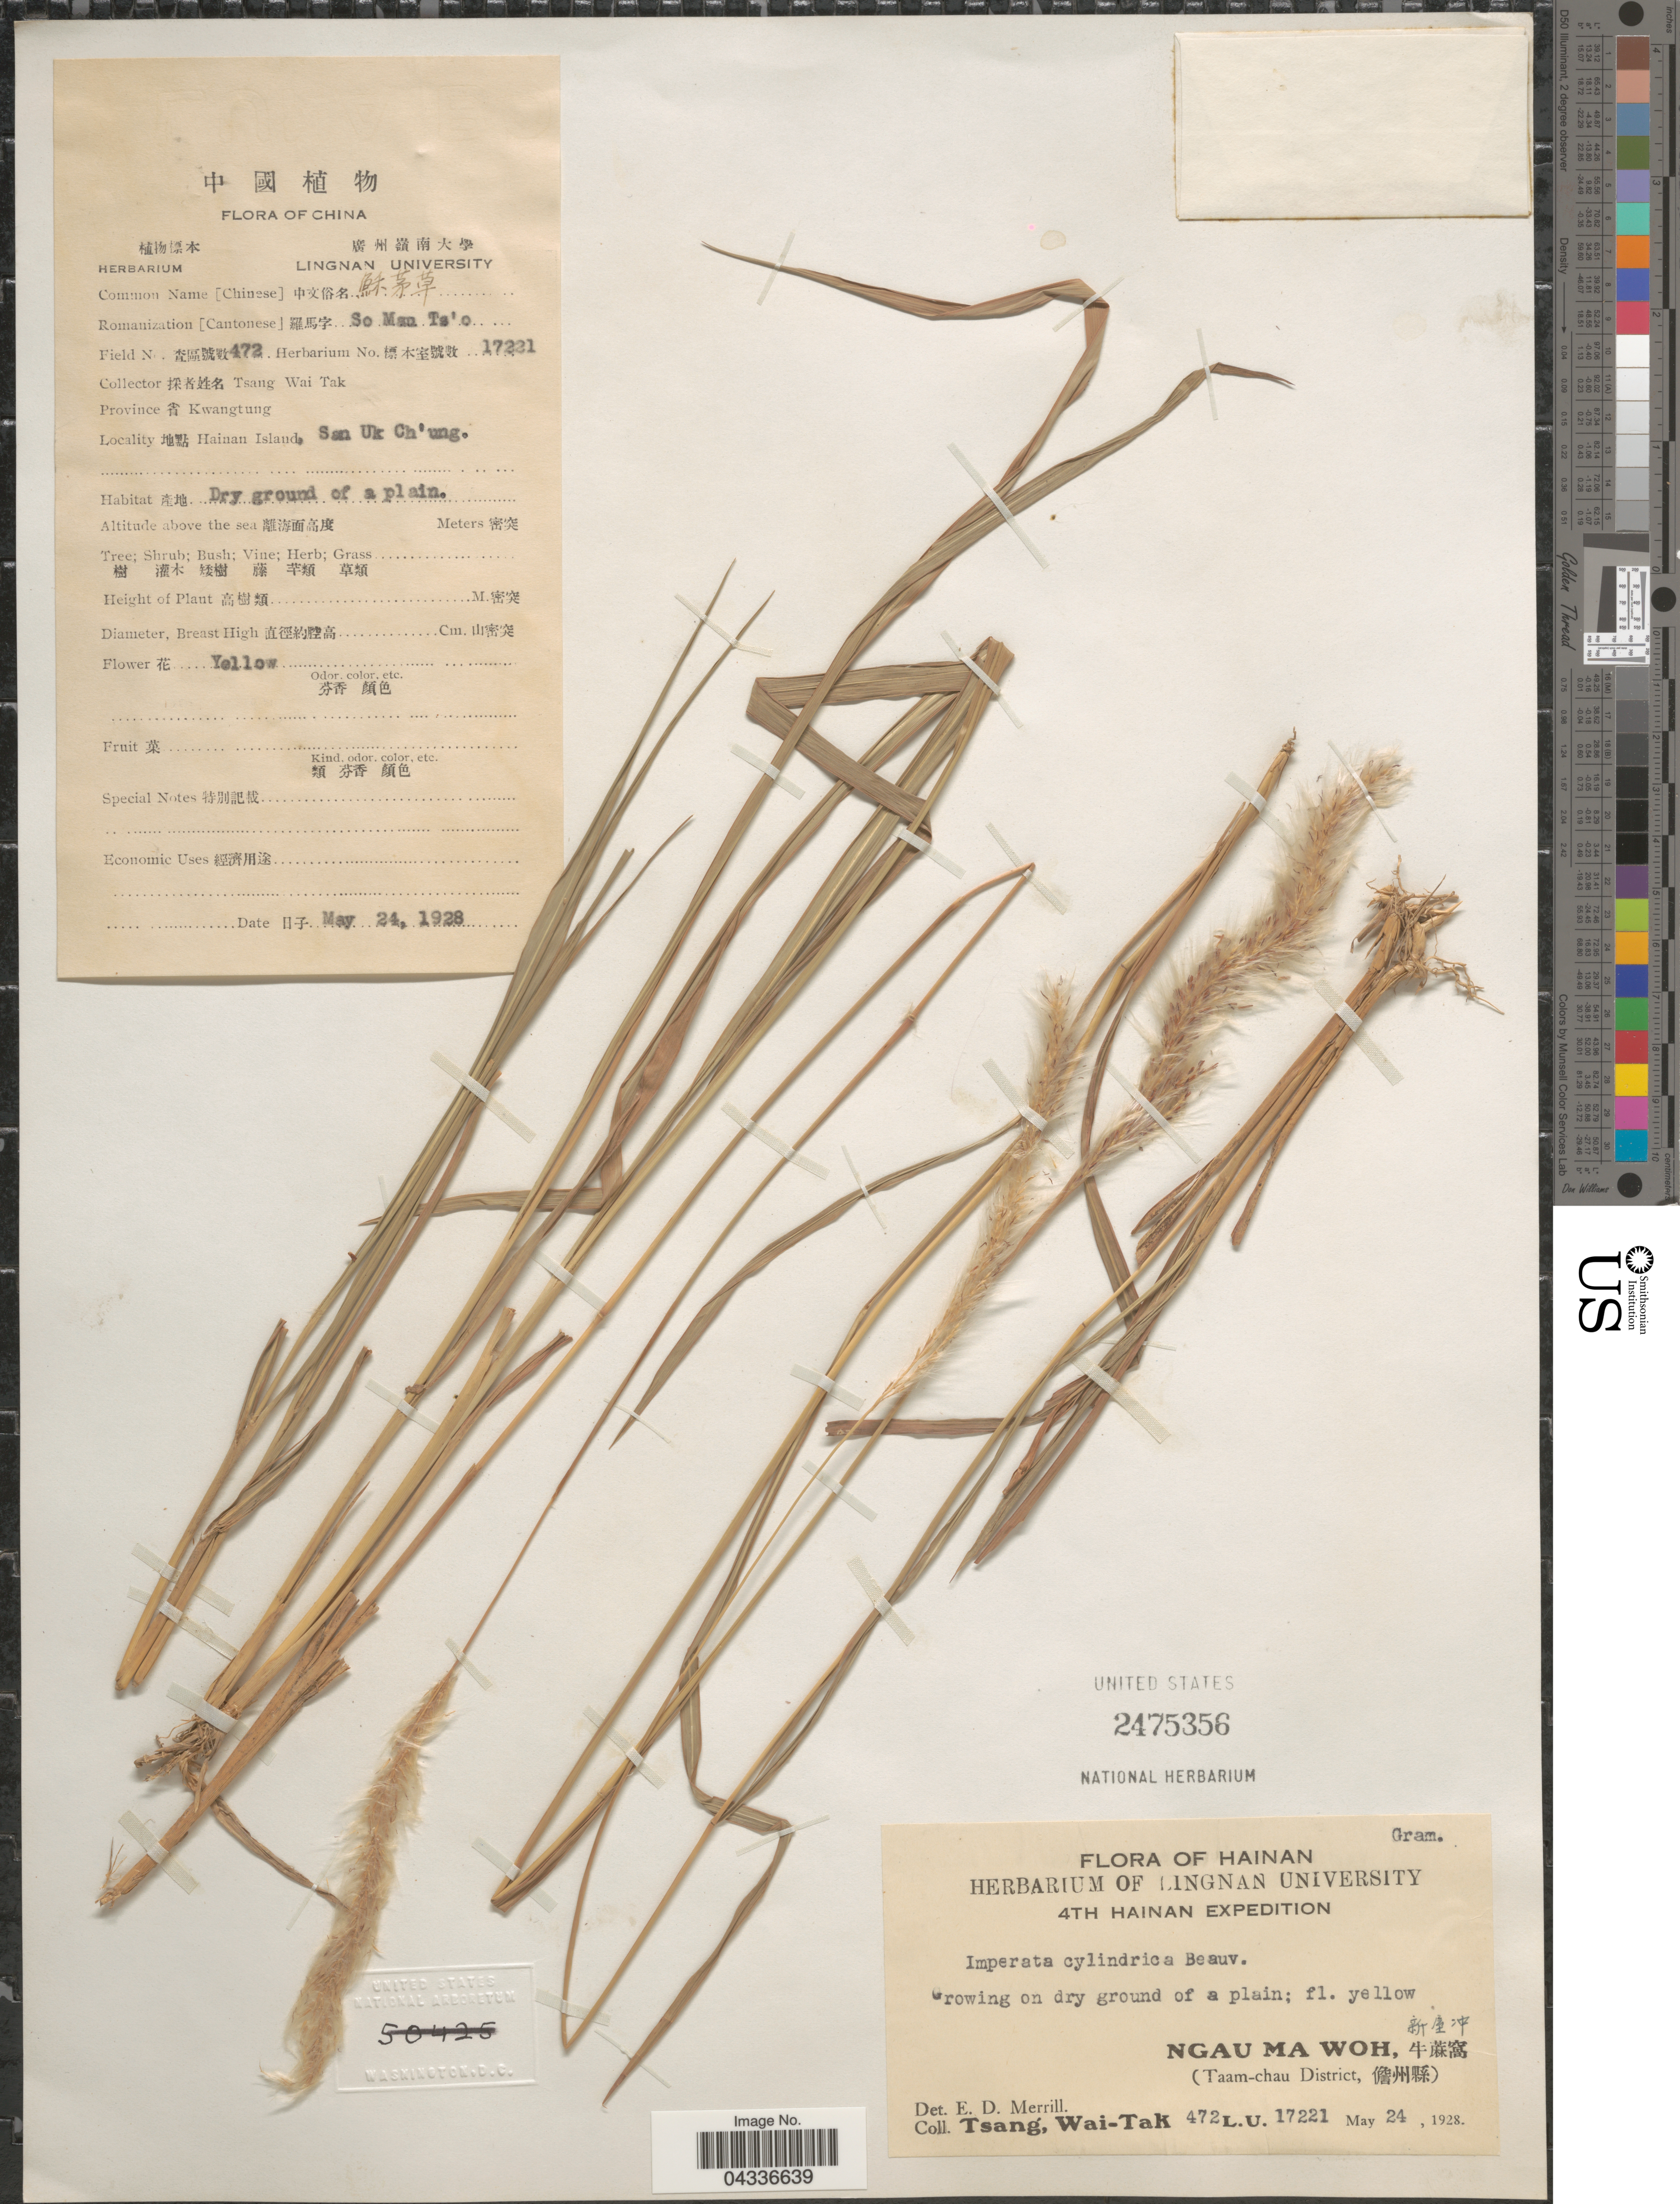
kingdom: Plantae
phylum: Tracheophyta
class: Liliopsida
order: Poales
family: Poaceae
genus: Imperata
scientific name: Imperata cylindrica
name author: (L.) P. Beauv.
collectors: W. T. Tsang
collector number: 472L.U.17221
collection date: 1928-05-24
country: China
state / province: Guangdong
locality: Province Kwangtung. Hainan Island, San Uk Ch'ung. 4th Hainan E[Foreign script]pedition. Ngau Ma Woh, [Foreign script] (Taam-chau District, [Foreign script]).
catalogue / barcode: US 2475356